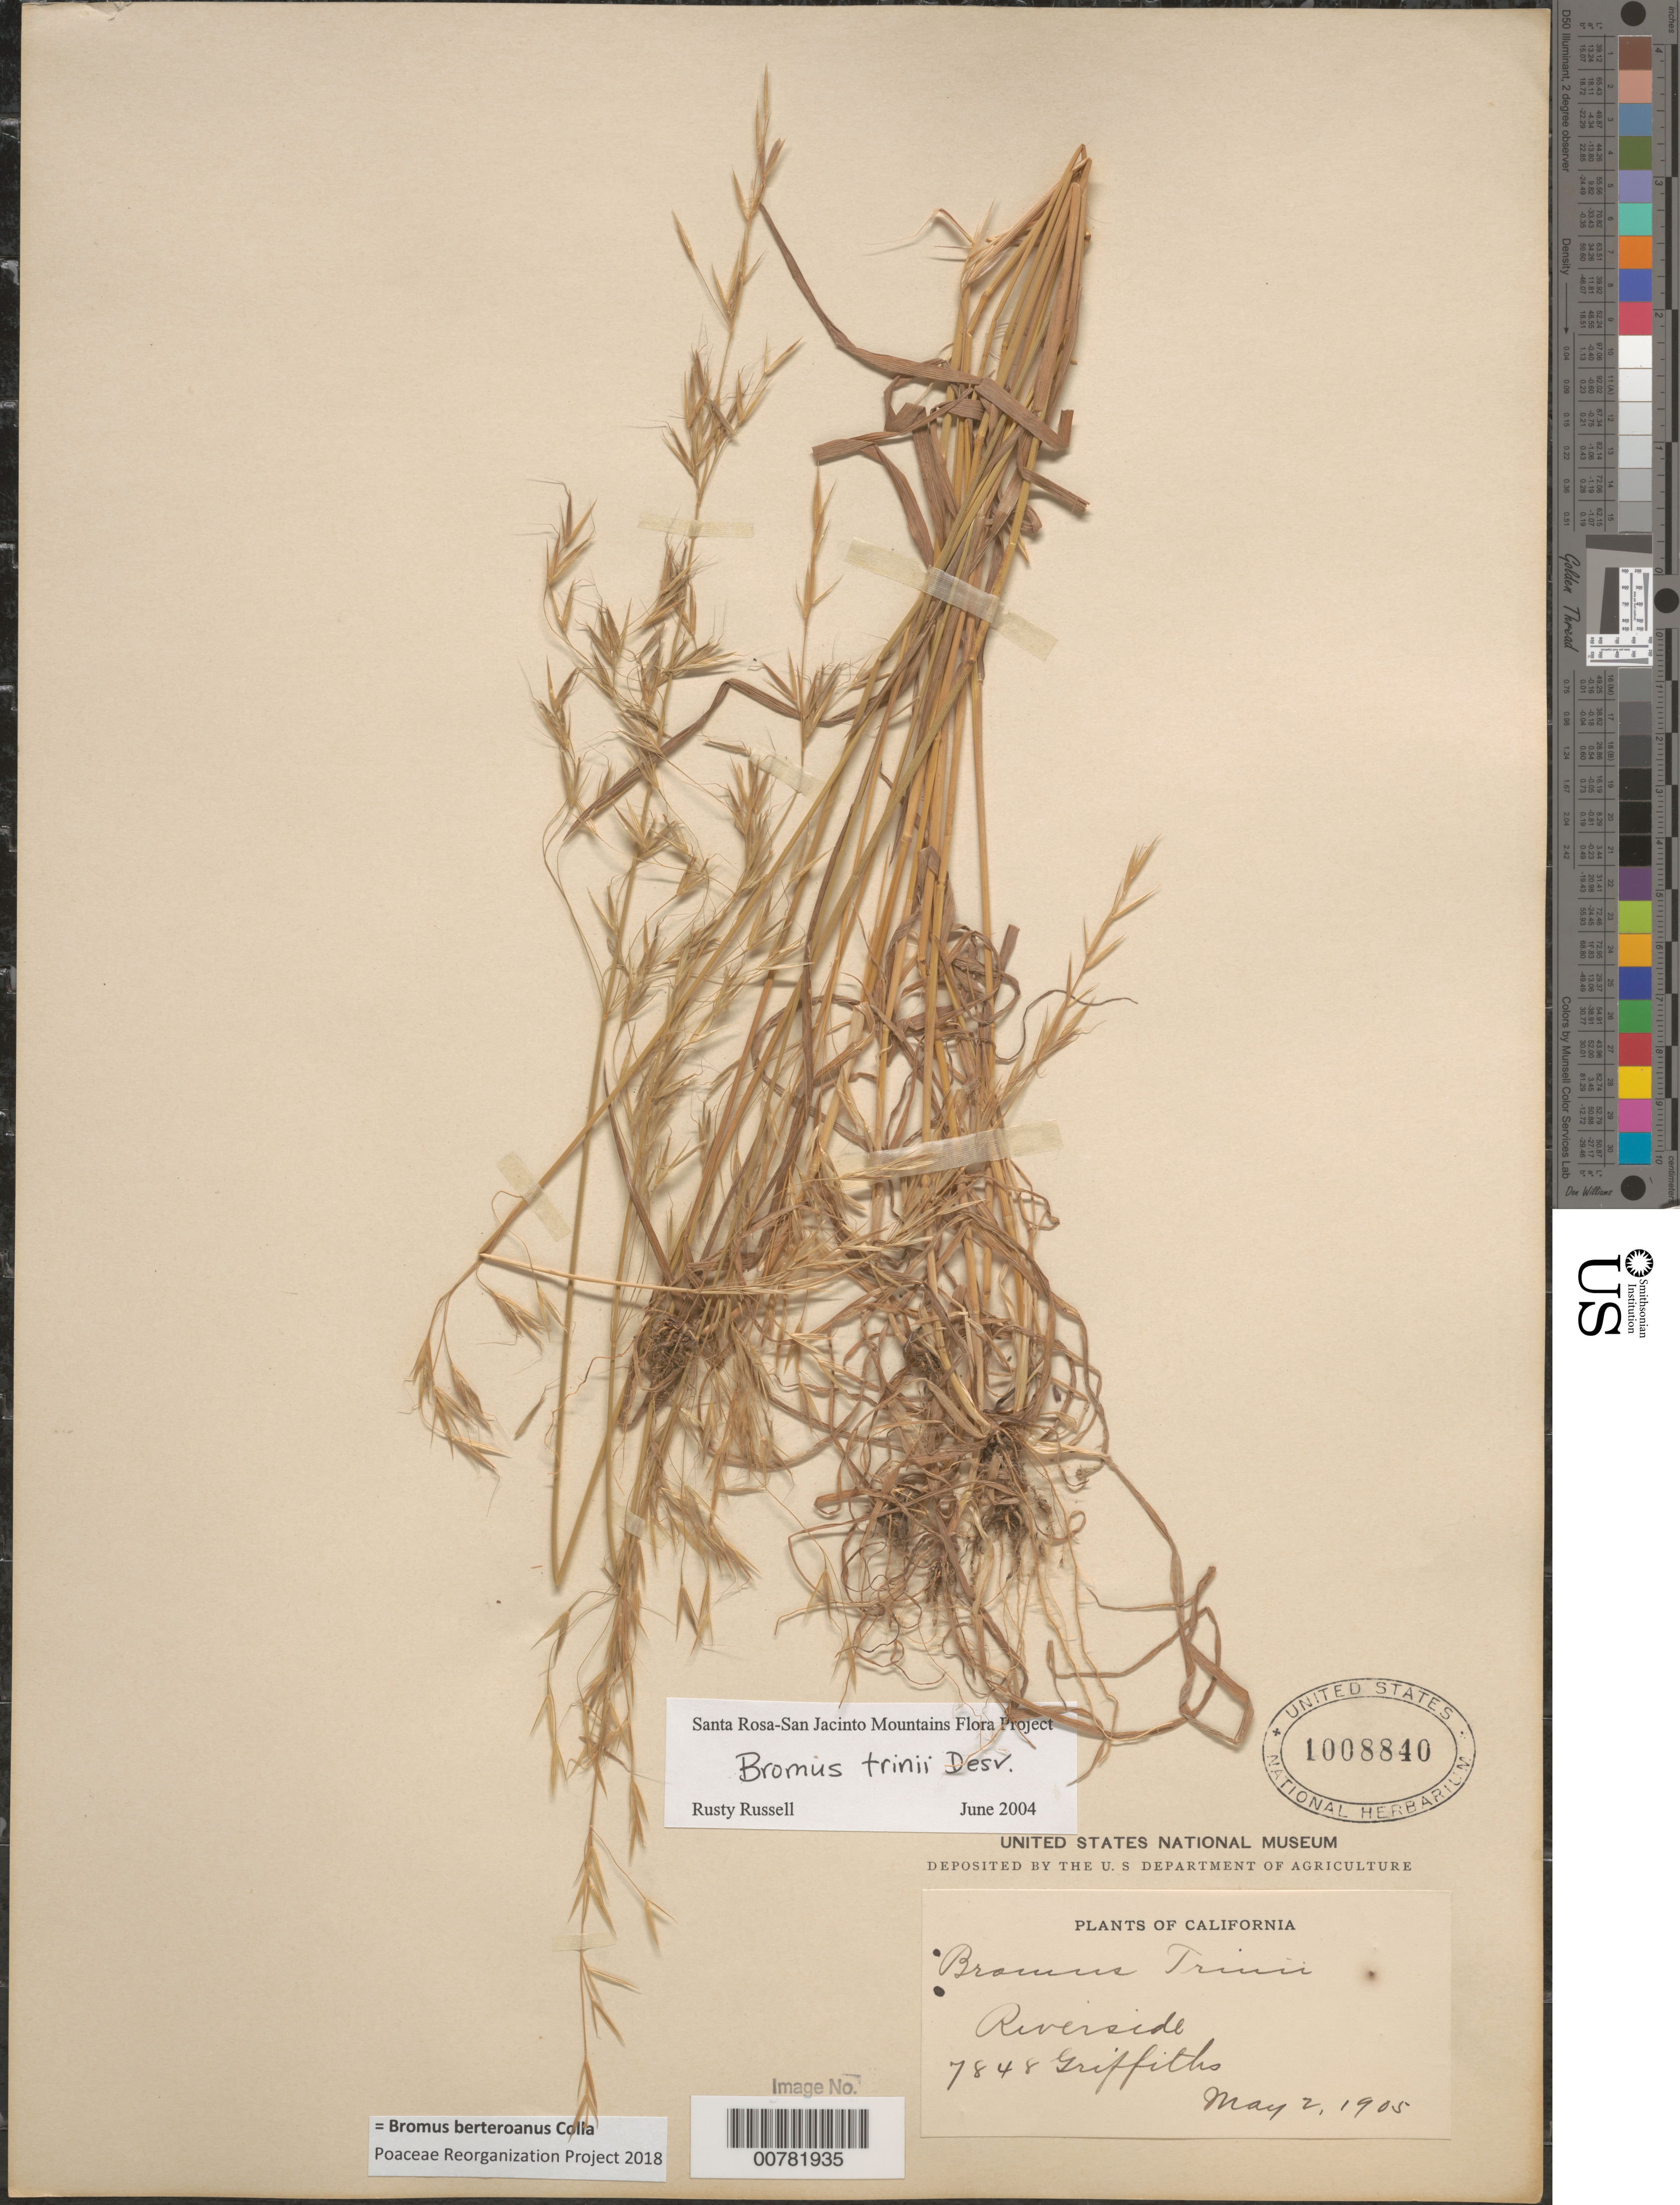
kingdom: Plantae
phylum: Tracheophyta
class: Liliopsida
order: Poales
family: Poaceae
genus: Bromus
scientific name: Bromus berteroanus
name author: Colla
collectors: -- Griffiths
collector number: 7848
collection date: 1905-05-02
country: United States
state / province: California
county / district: Riverside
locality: Riverside.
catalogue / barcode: US 1008840